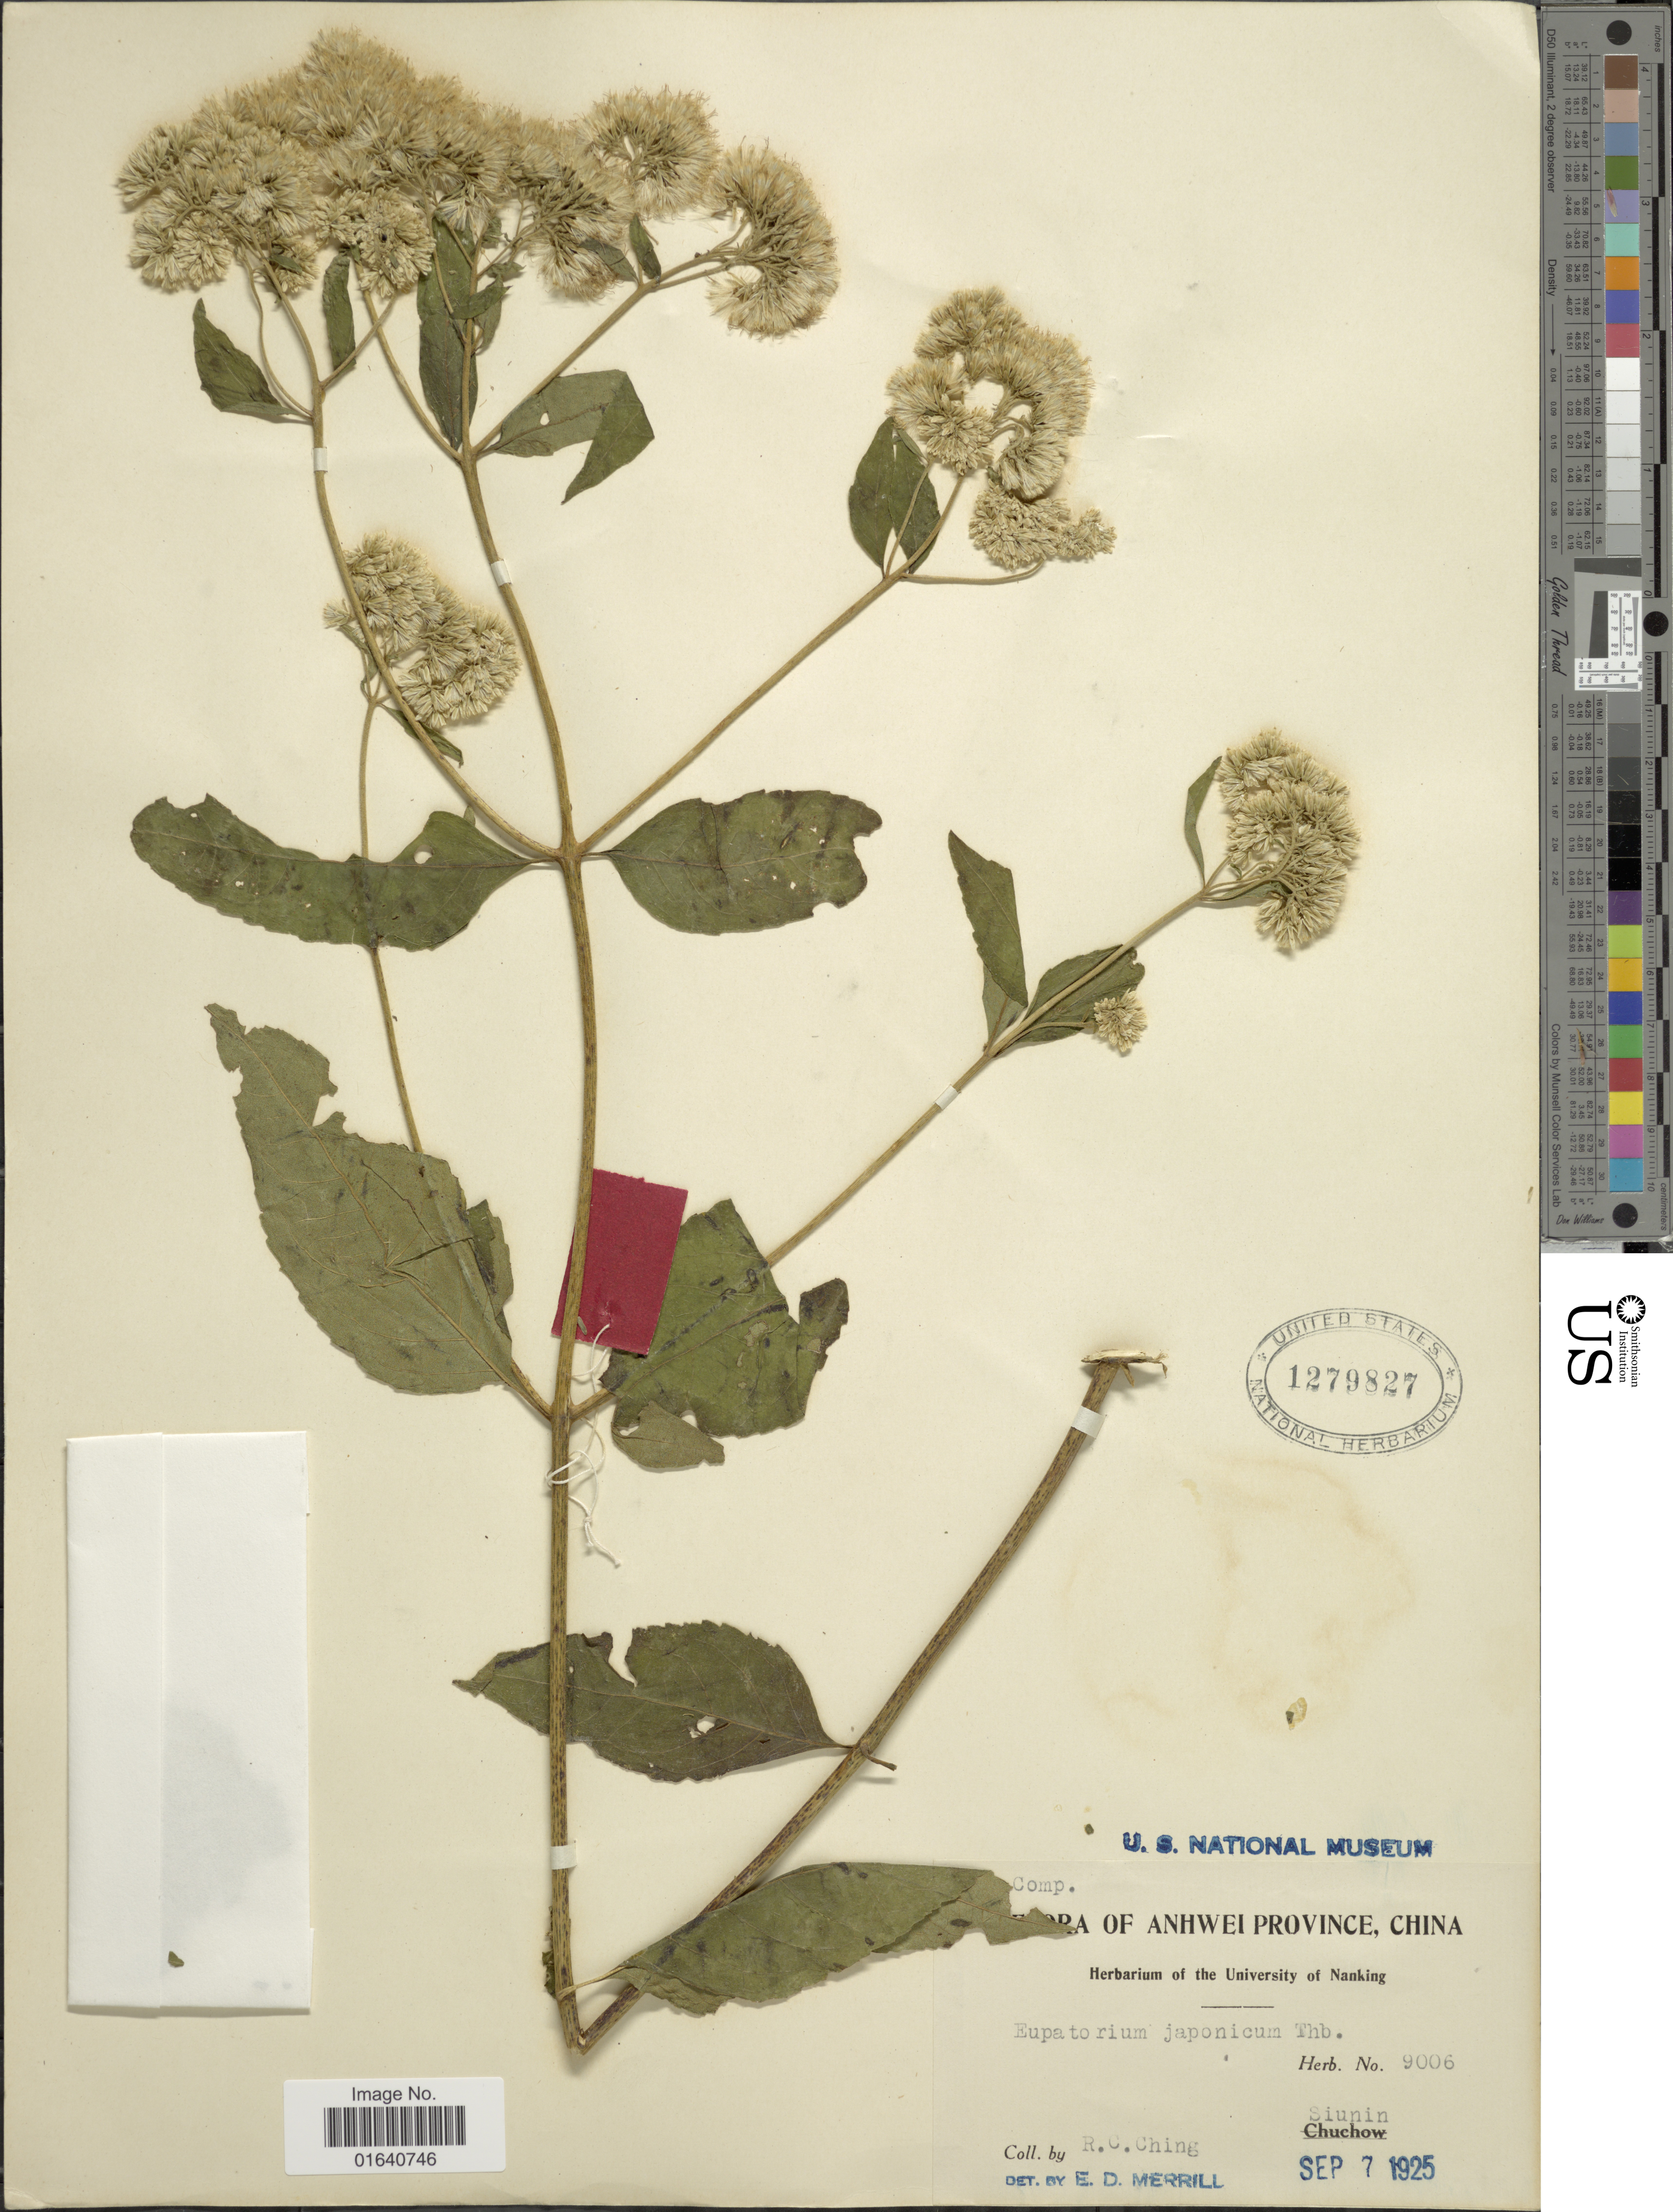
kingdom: Plantae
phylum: Tracheophyta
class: Magnoliopsida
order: Asterales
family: Asteraceae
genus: Eupatorium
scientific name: Eupatorium japonicum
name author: Thunb.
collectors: R. C. Ching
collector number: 9006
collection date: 1925-09-07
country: China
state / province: Anhui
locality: Anhwei Province, Siunun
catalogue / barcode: US 1279827